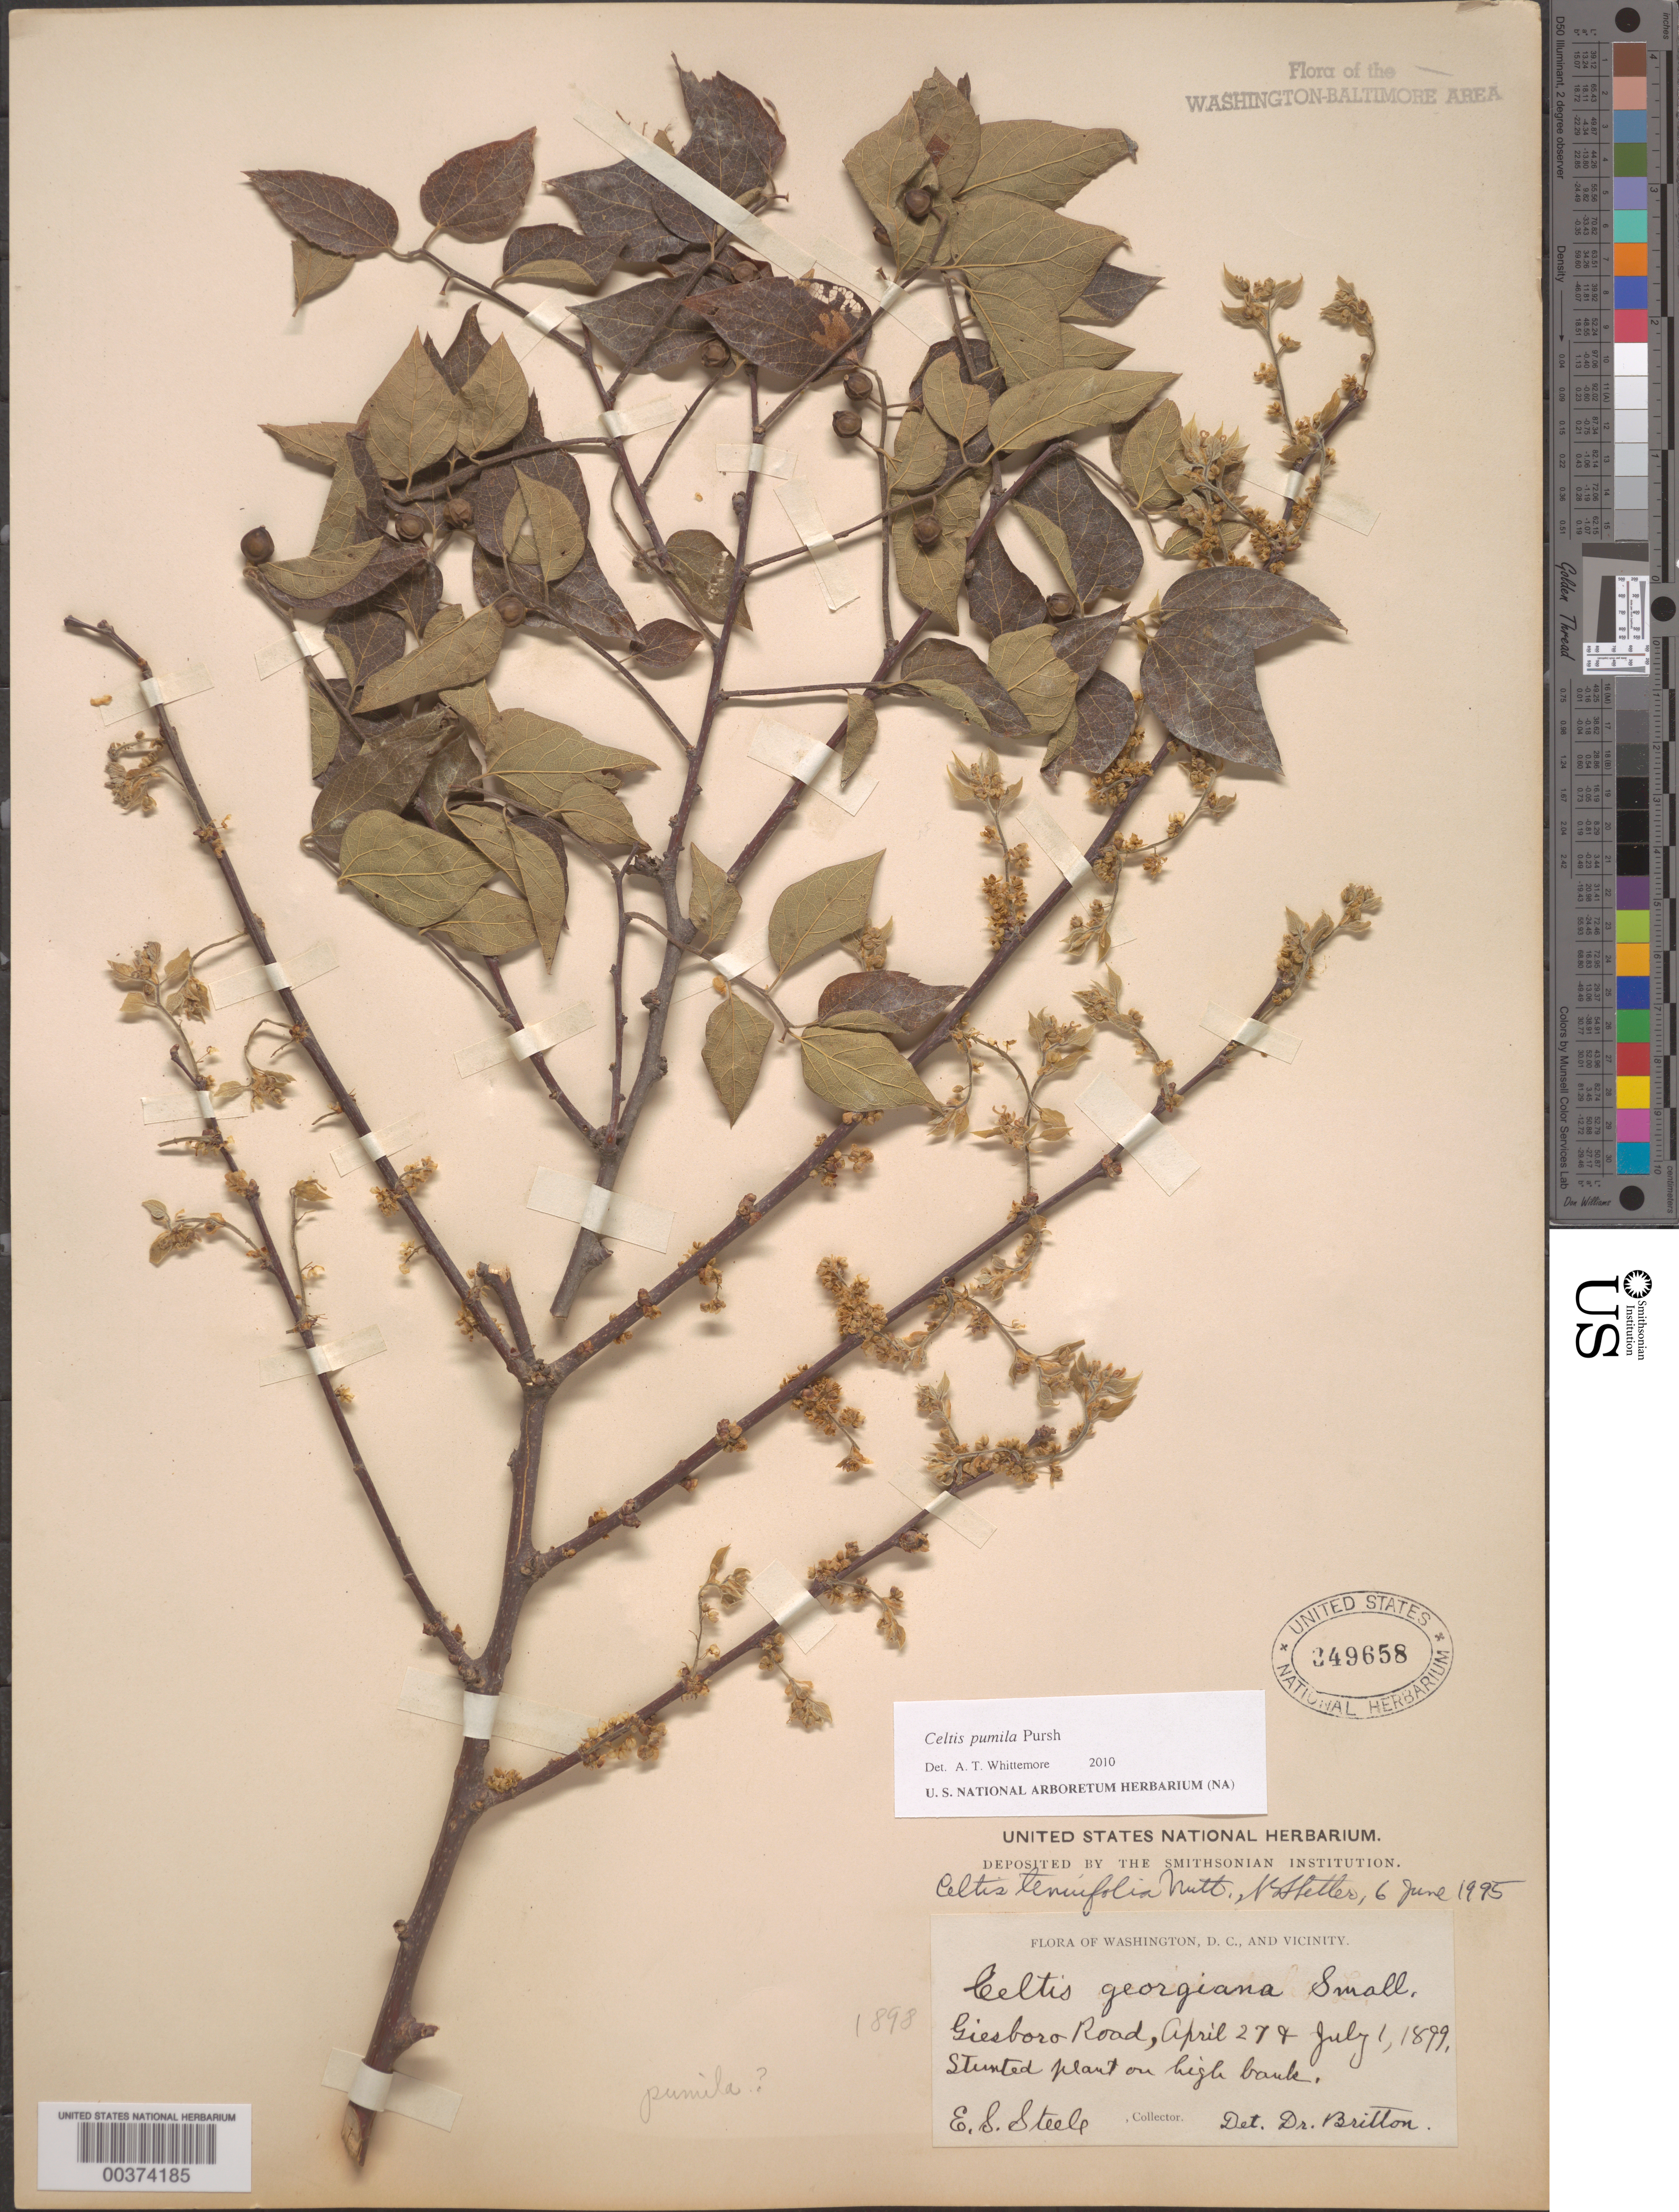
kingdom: Plantae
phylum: Tracheophyta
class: Magnoliopsida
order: Rosales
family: Cannabaceae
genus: Celtis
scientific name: Celtis pumila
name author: Pursh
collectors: E. Steele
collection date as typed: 27 Apr 1899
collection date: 1899-04-27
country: United States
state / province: District of Columbia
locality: Giesboro Road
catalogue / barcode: US 349658